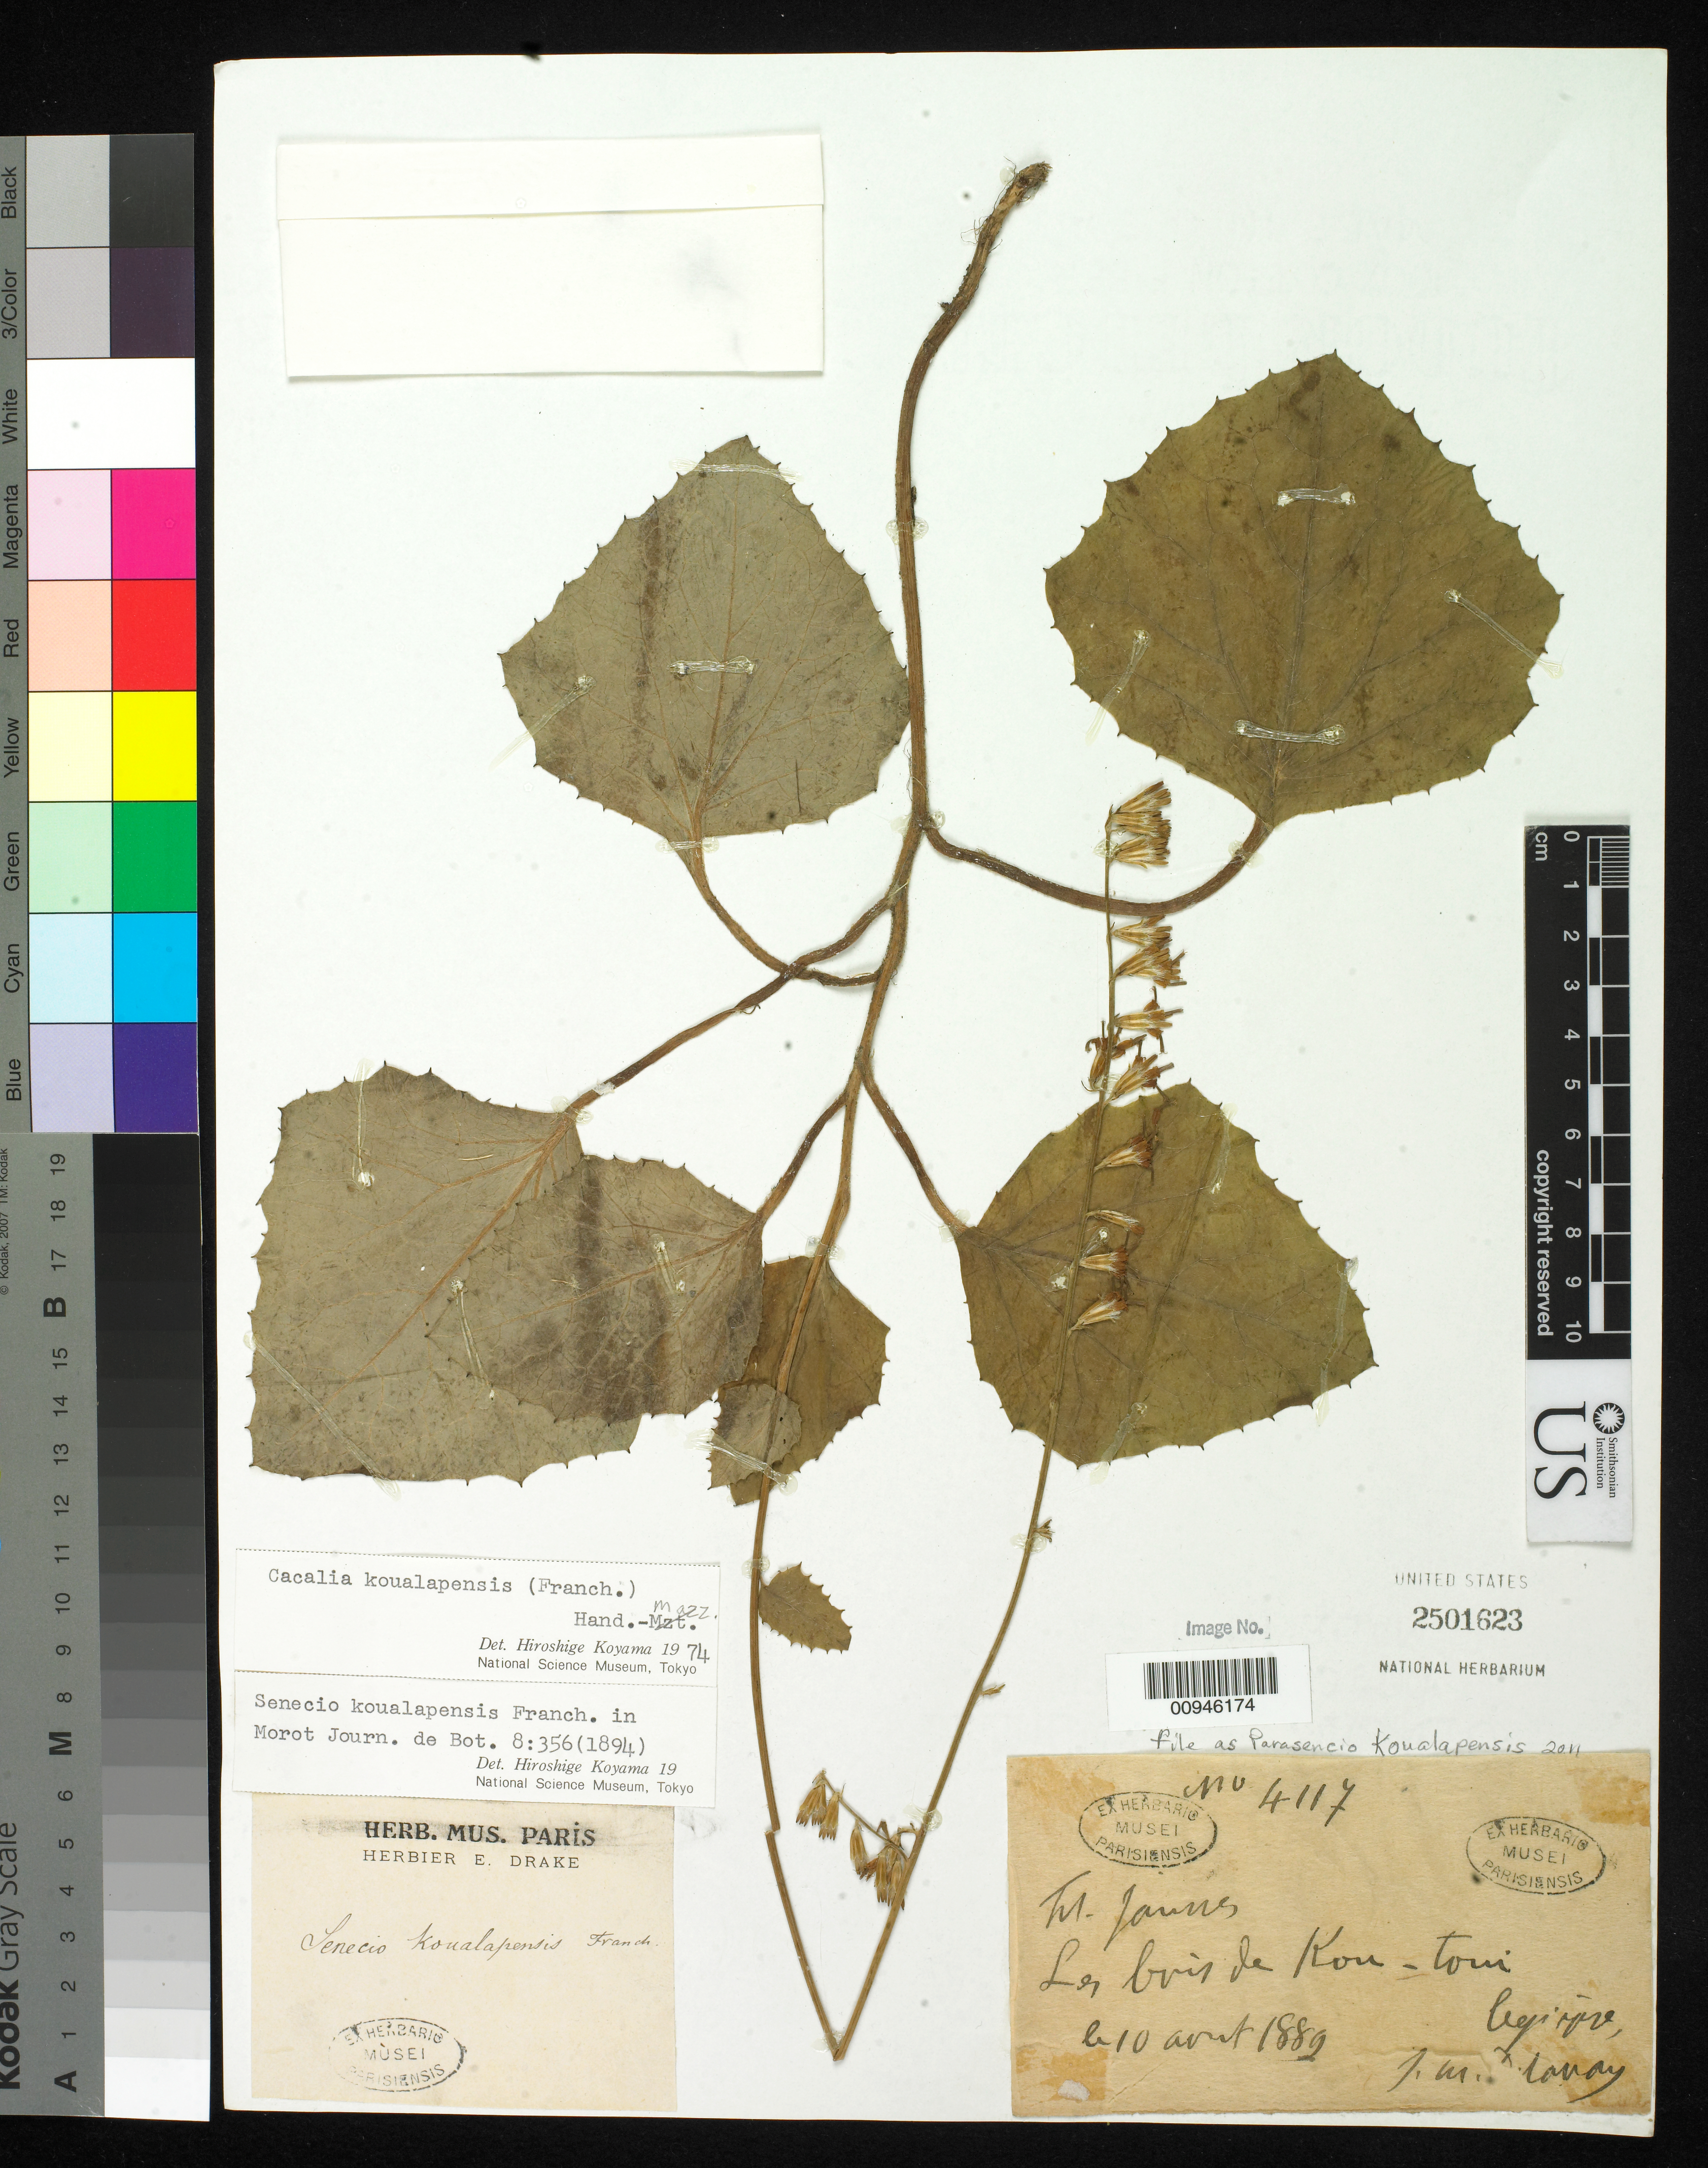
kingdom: Plantae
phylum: Tracheophyta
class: Magnoliopsida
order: Asterales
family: Asteraceae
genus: Parasenecio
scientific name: Parasenecio koualapensis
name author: Hand.-Mazz.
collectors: P. Delavay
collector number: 4117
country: China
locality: Kou-toui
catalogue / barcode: US 2501623